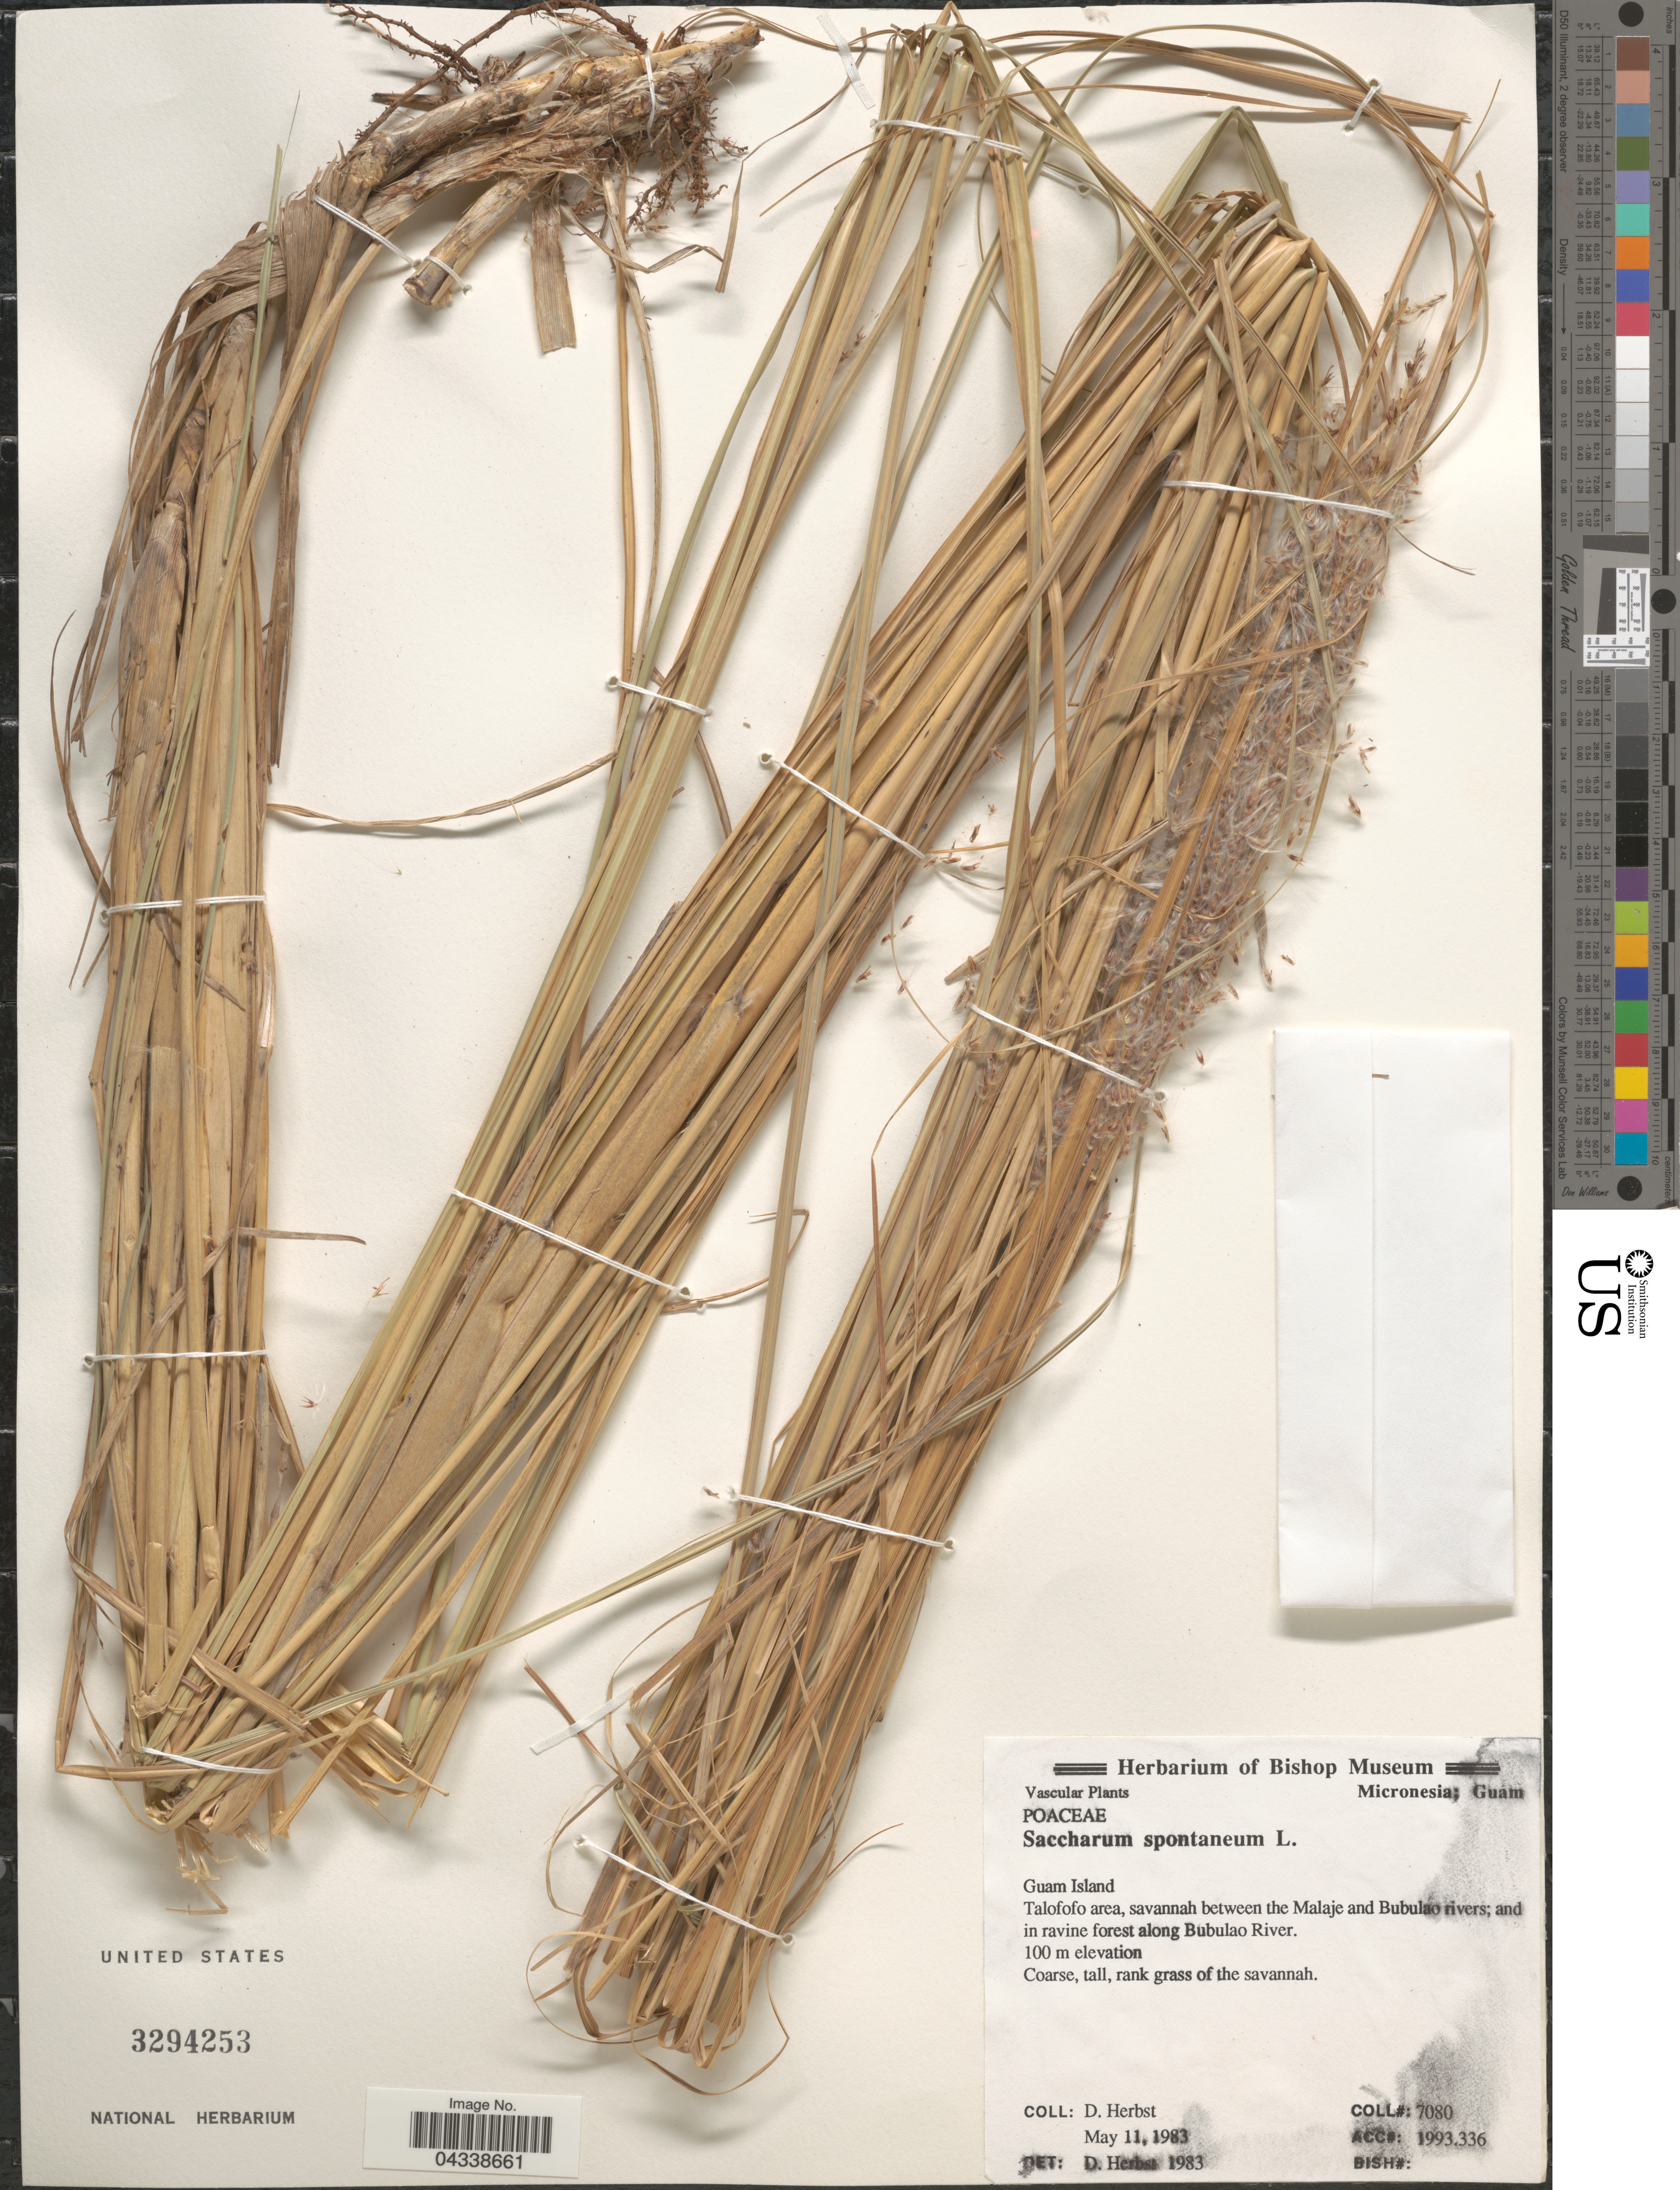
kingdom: Plantae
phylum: Tracheophyta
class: Liliopsida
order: Poales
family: Poaceae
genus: Saccharum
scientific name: Saccharum spontaneum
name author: L.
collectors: D. Herbst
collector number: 7080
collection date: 1983-05-11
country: Guam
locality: Guam Island. Talofofo area, savannah between the Malaje and Bubulao rivers; and in ravine forest along Bubulao River.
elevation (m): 100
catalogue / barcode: US 3294253